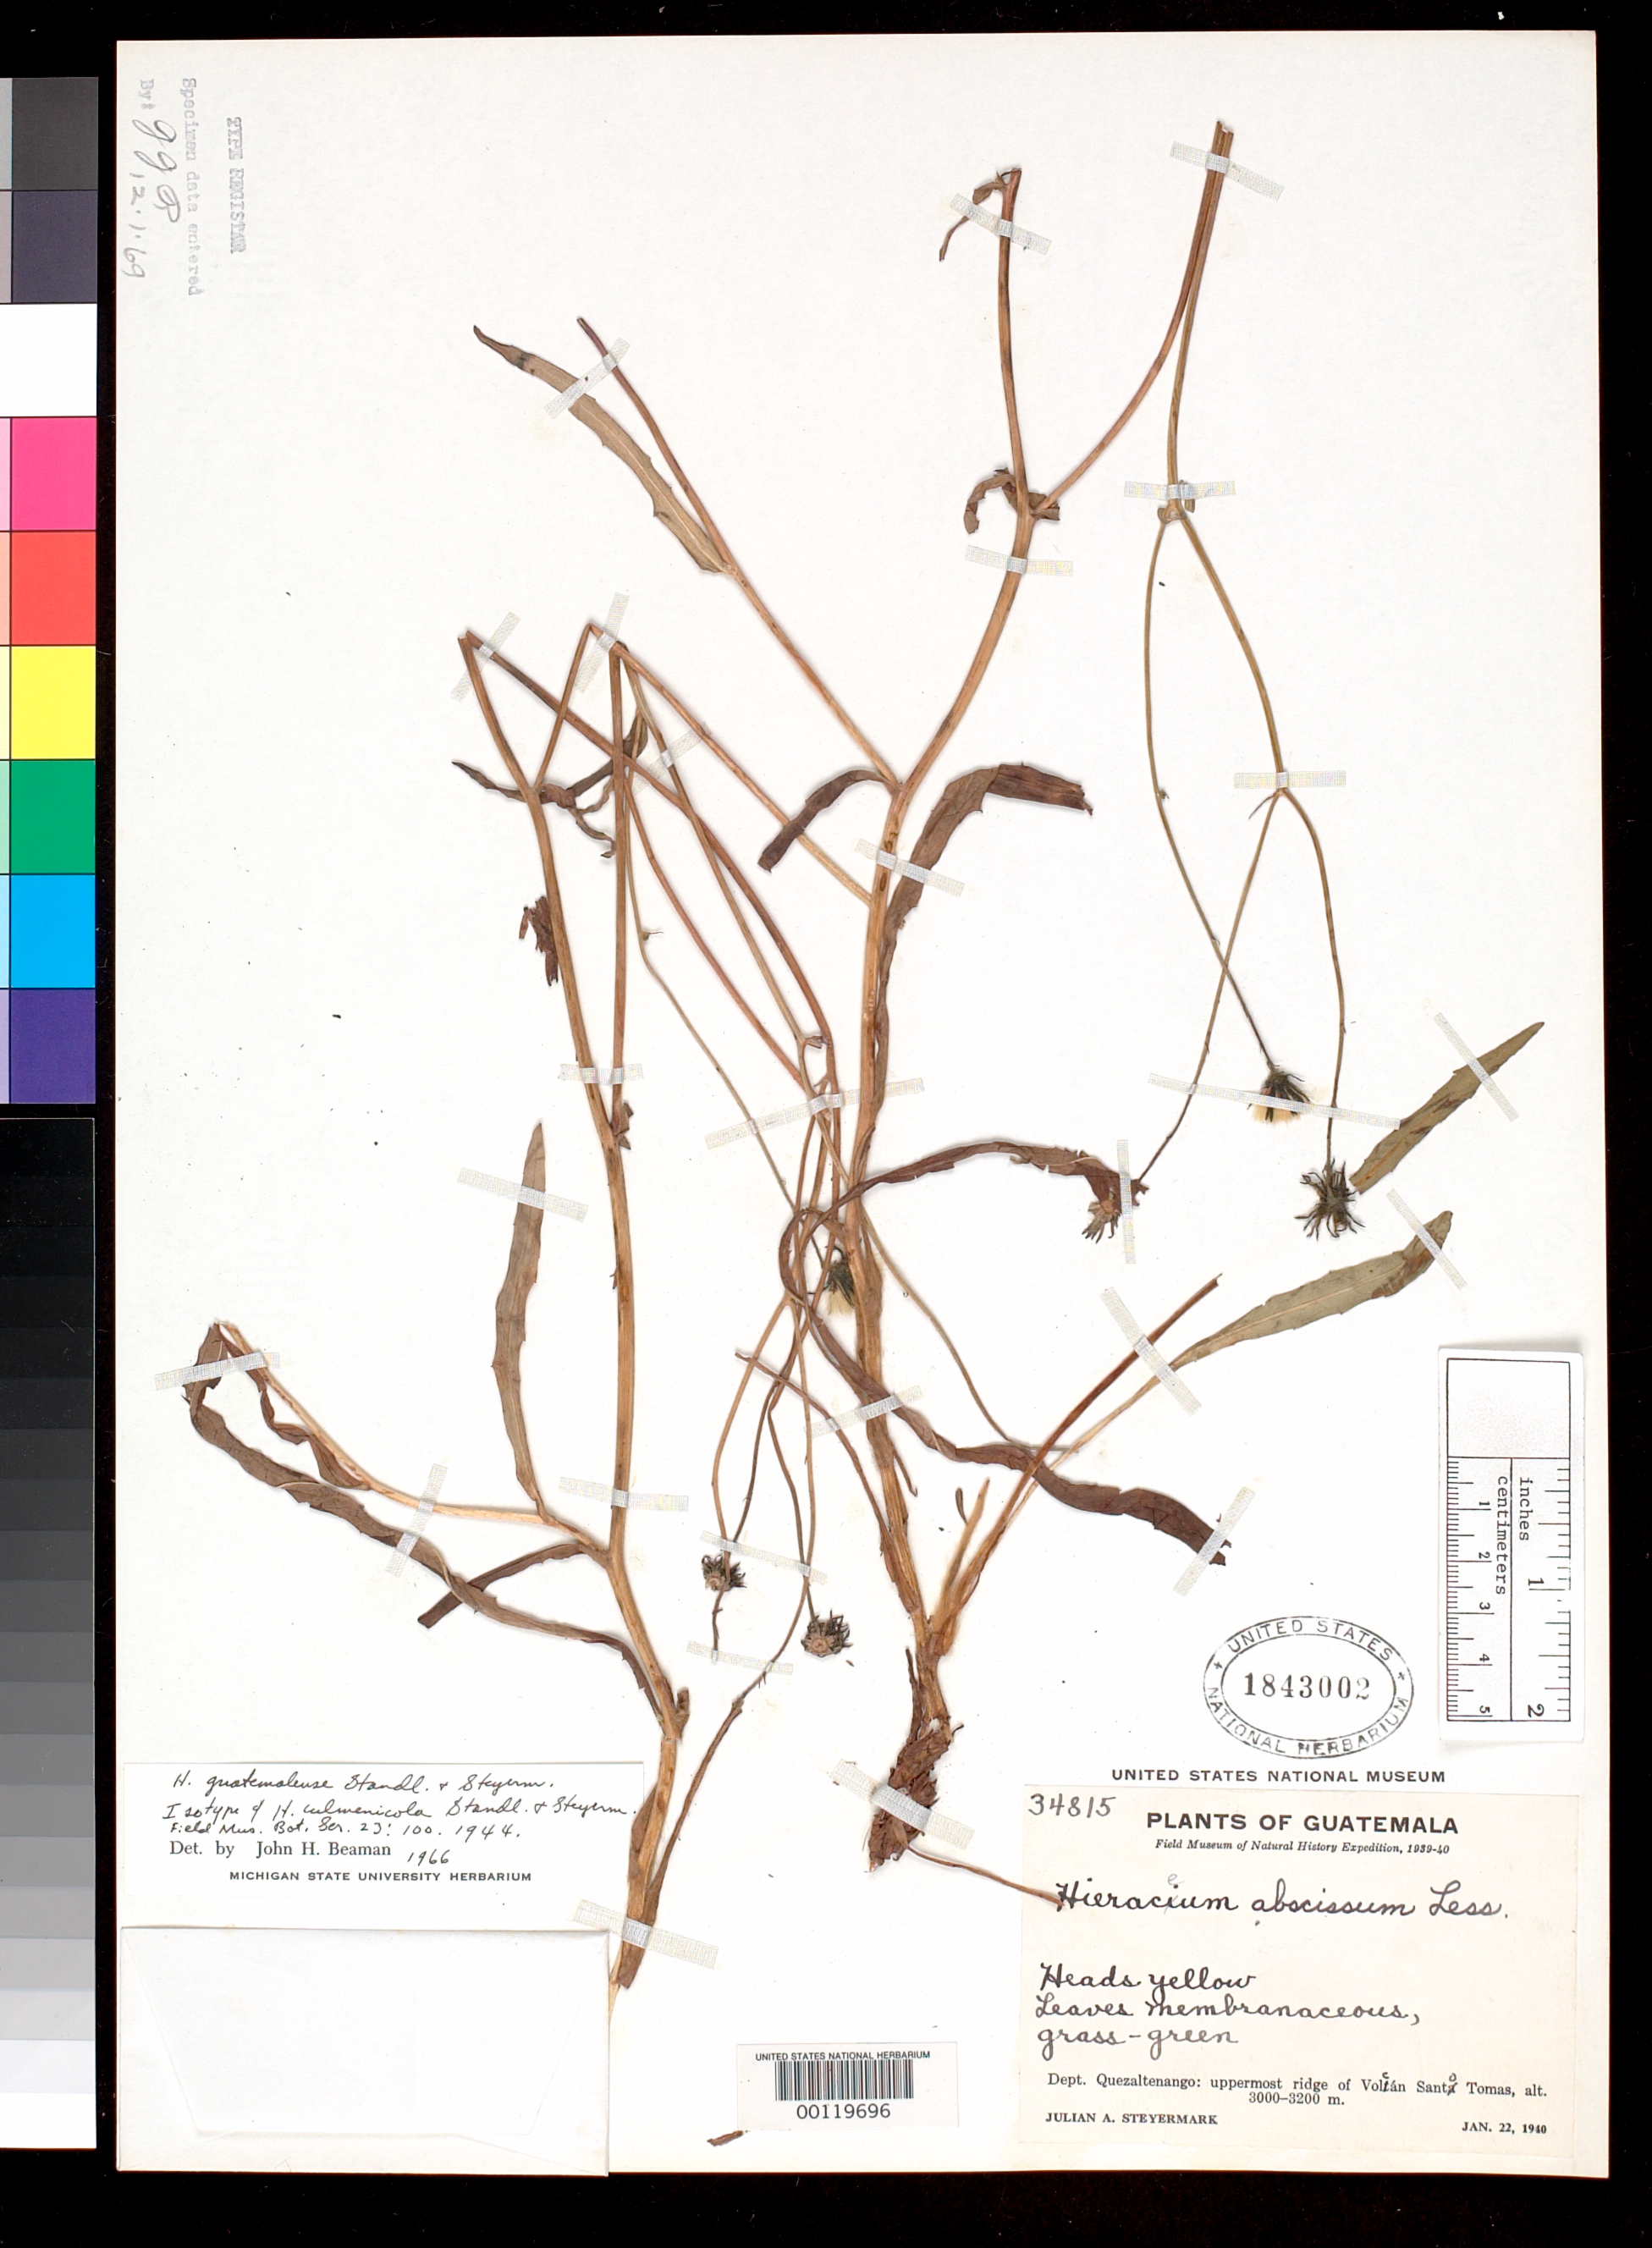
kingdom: Plantae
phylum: Tracheophyta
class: Magnoliopsida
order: Asterales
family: Asteraceae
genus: Hieracium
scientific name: Hieracium culmenicola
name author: Standl. & Steyerm.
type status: Isotype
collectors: J. Steyermark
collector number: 34815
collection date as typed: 22 Jan 1940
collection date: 1940-01-22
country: Guatemala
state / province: Quetzaltenango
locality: Volcan Santo Tomas.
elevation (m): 3000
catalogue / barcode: US 1843002